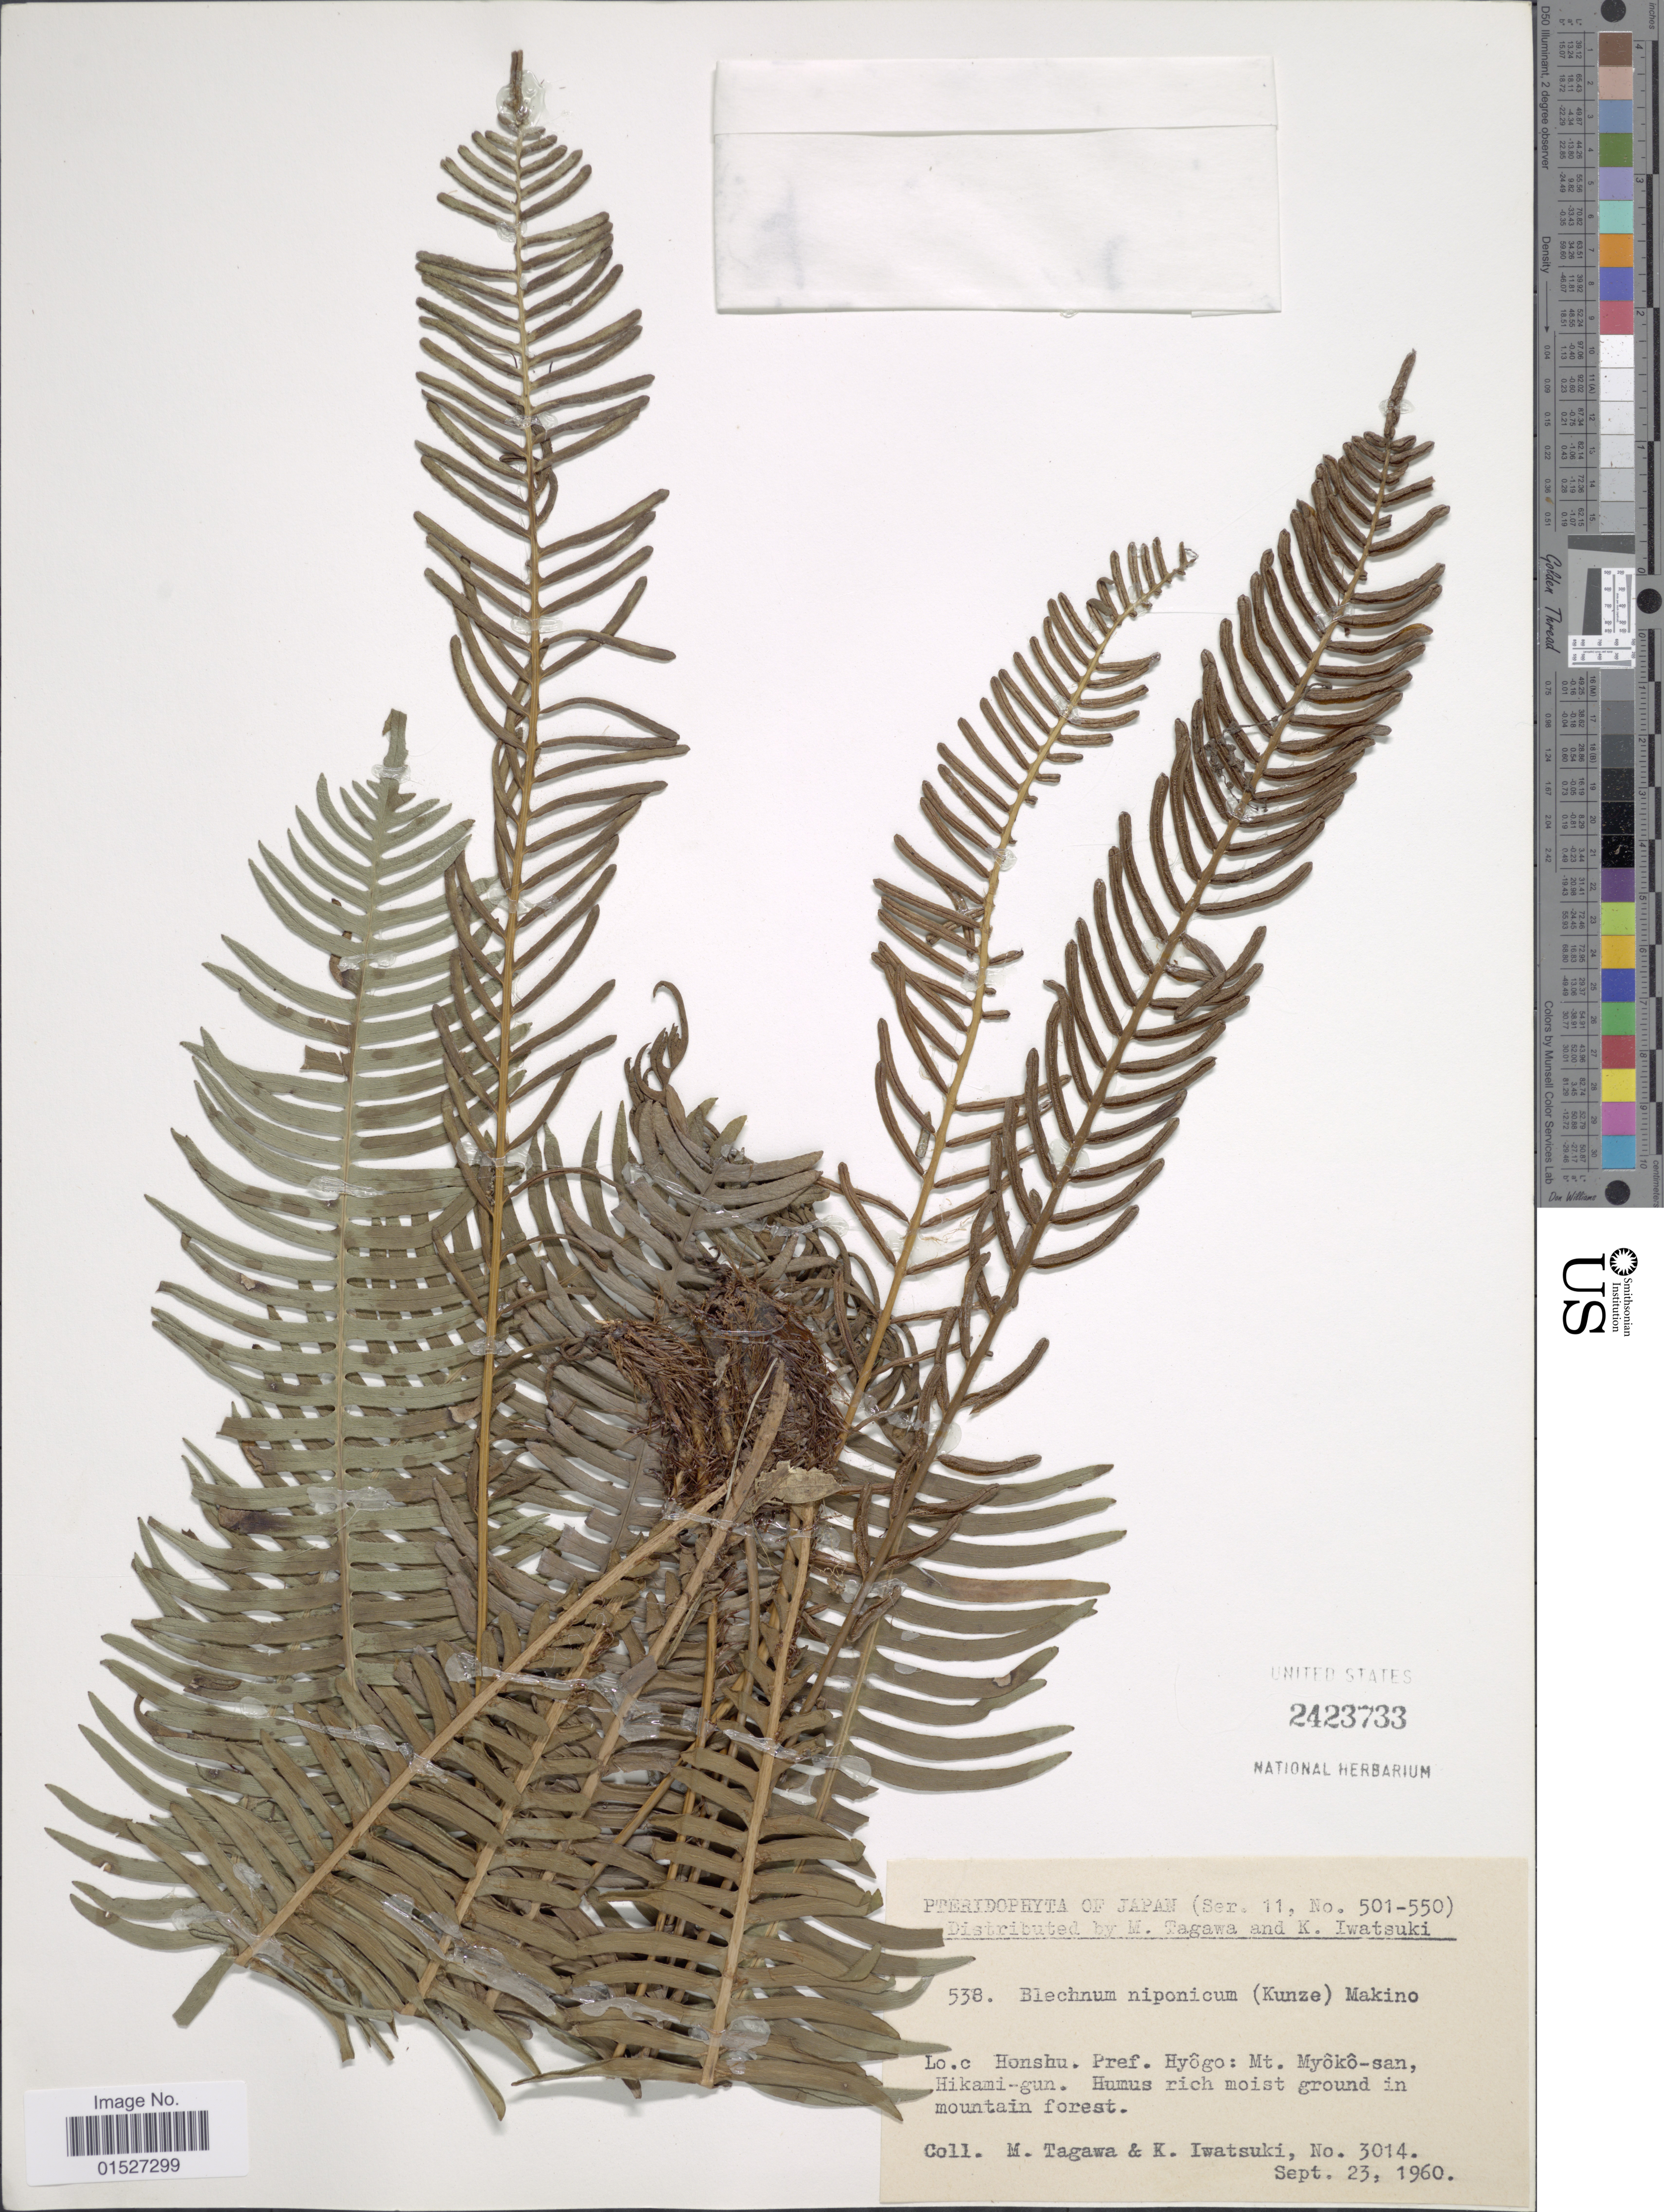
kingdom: Plantae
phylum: Tracheophyta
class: Polypodiopsida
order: Polypodiales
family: Blechnaceae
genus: Blechnum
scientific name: Blechnum nipponicum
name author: (Kunze) Makino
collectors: M. Tagawa & K. Iwatsuki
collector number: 3014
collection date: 1960-09-23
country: Japan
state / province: Hyogo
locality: Honshu. Pref. Hyogo: mt. Myoko-san, Hikami-gun.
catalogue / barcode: US 2423733